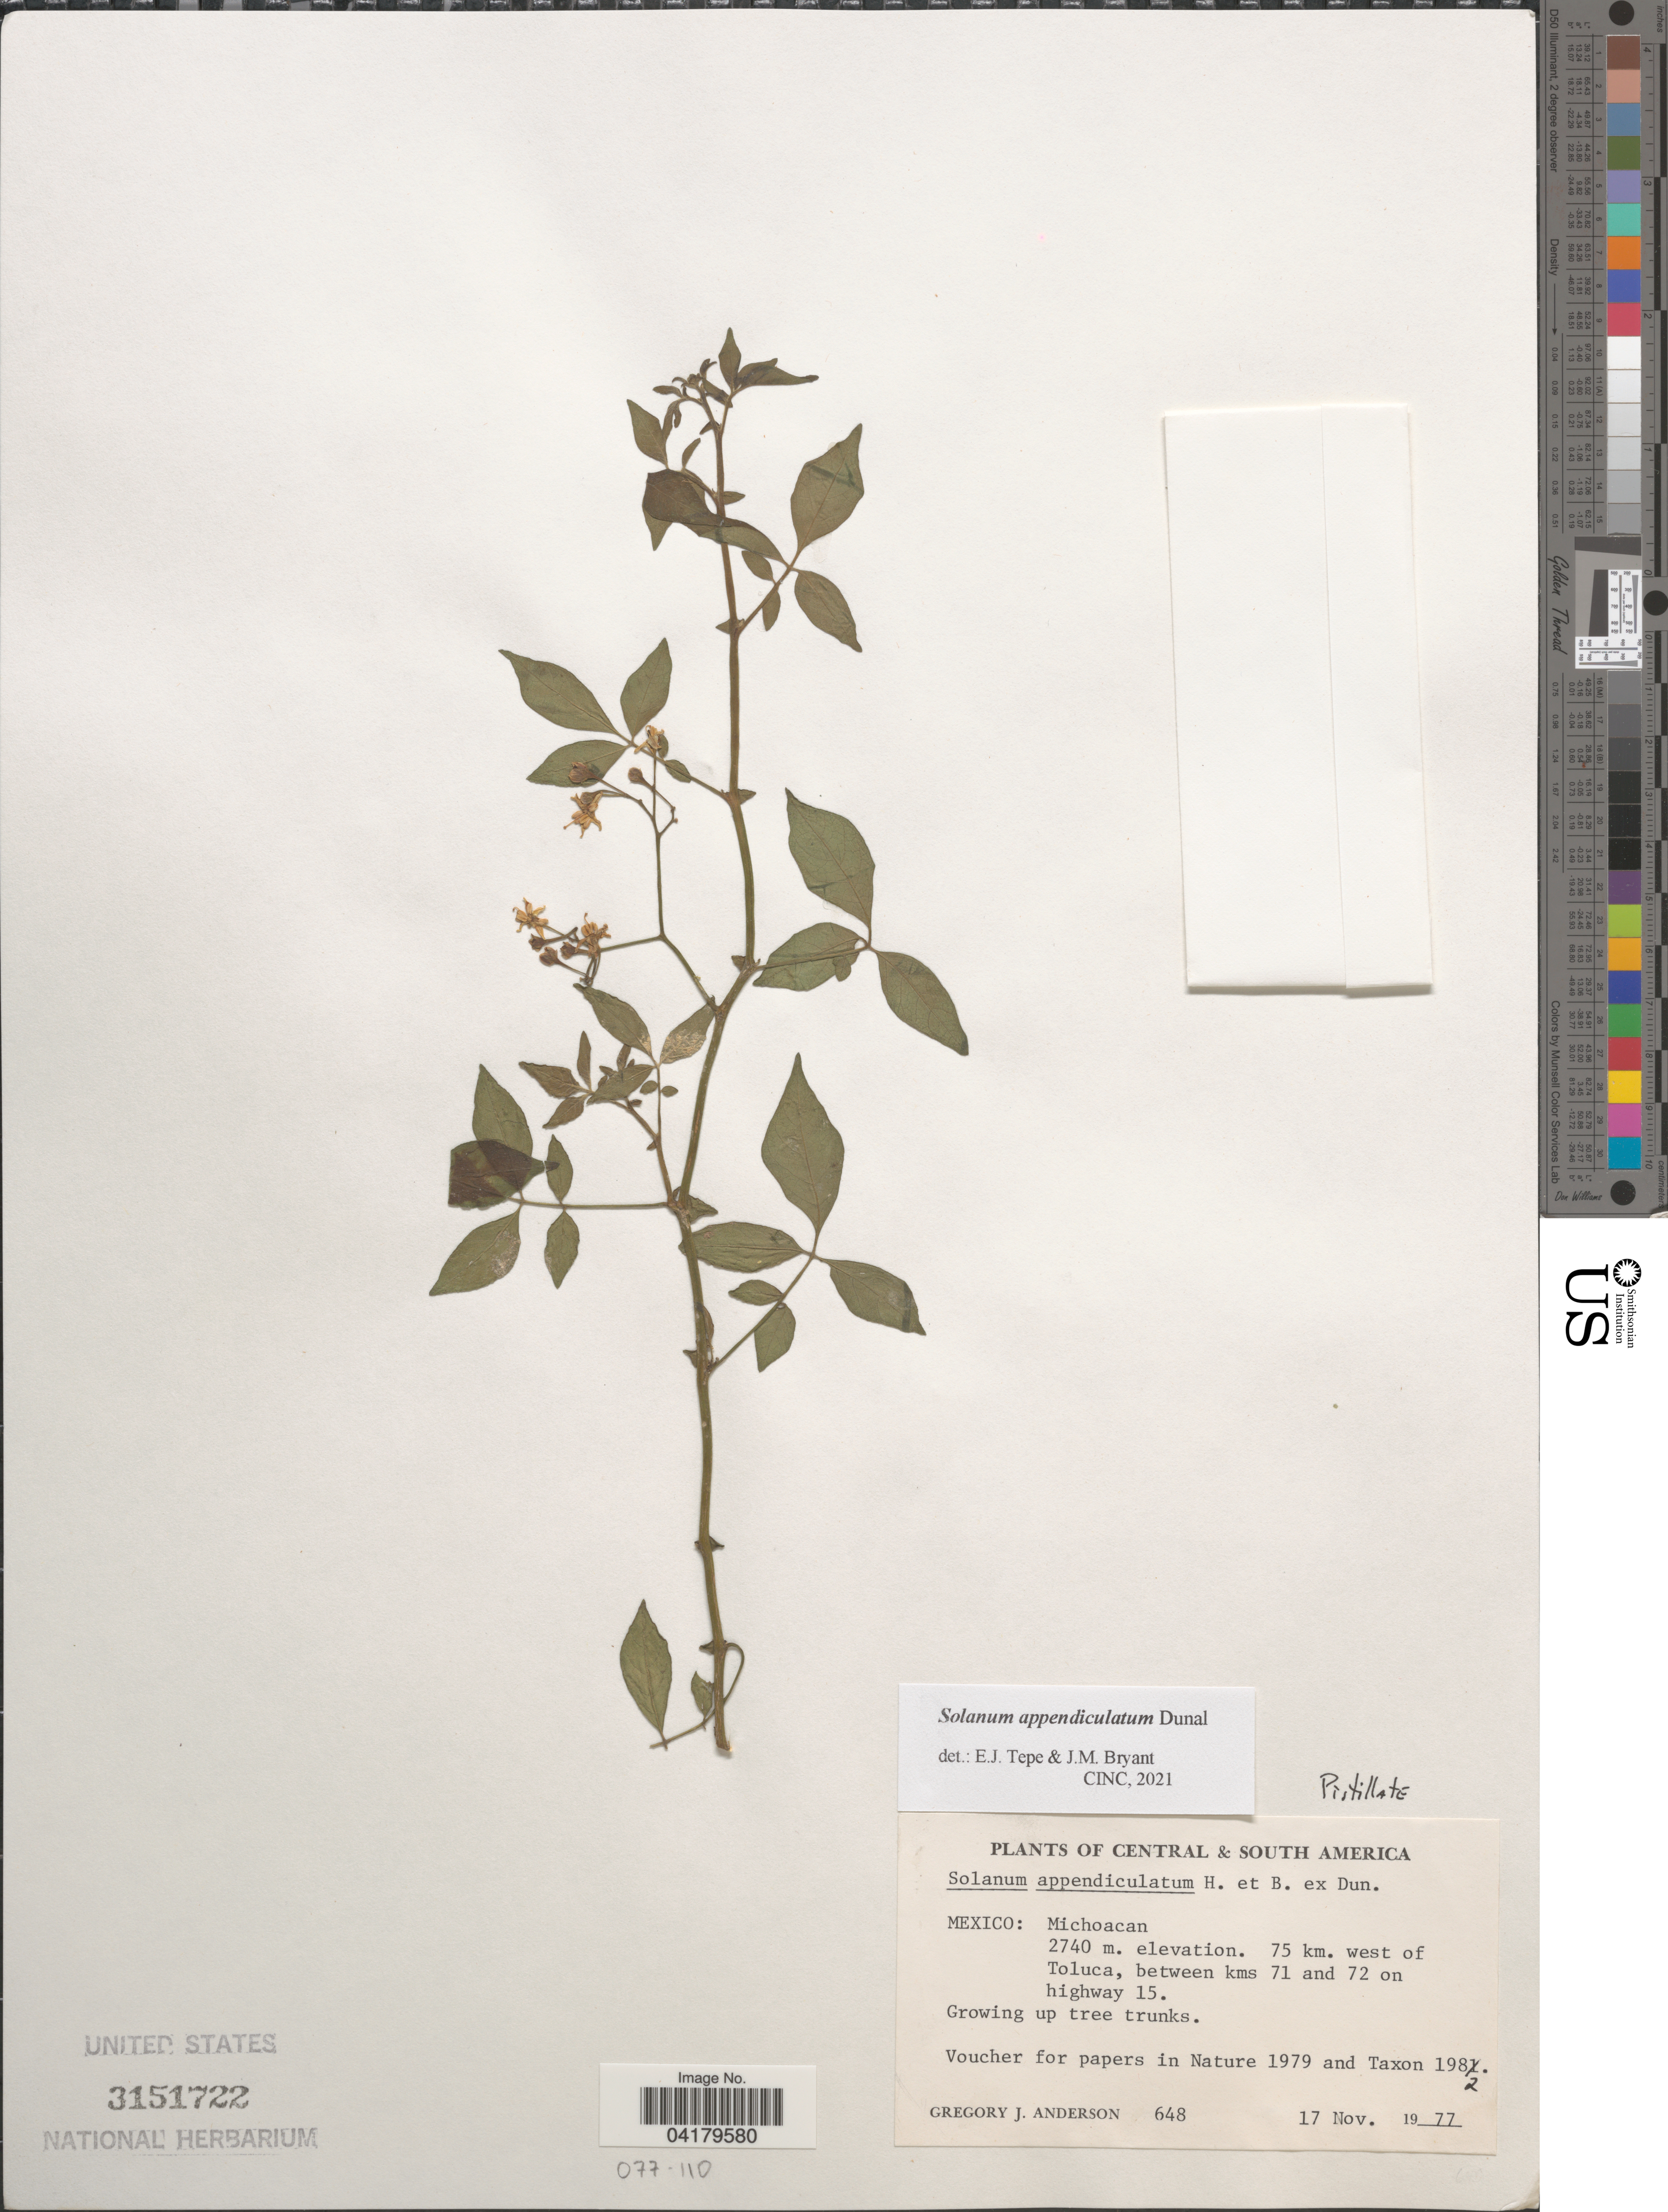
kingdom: Plantae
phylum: Tracheophyta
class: Magnoliopsida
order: Solanales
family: Solanaceae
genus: Solanum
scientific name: Solanum appendiculatum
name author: Humb. & Bonpl. ex Dunal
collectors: G. J. Anderson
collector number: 648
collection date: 1977-11-17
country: Mexico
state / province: Michoacán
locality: Central & South America. 75 km. west of Toluca, between kms 71 and 72 on highway 15.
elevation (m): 2740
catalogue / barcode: US 3151722